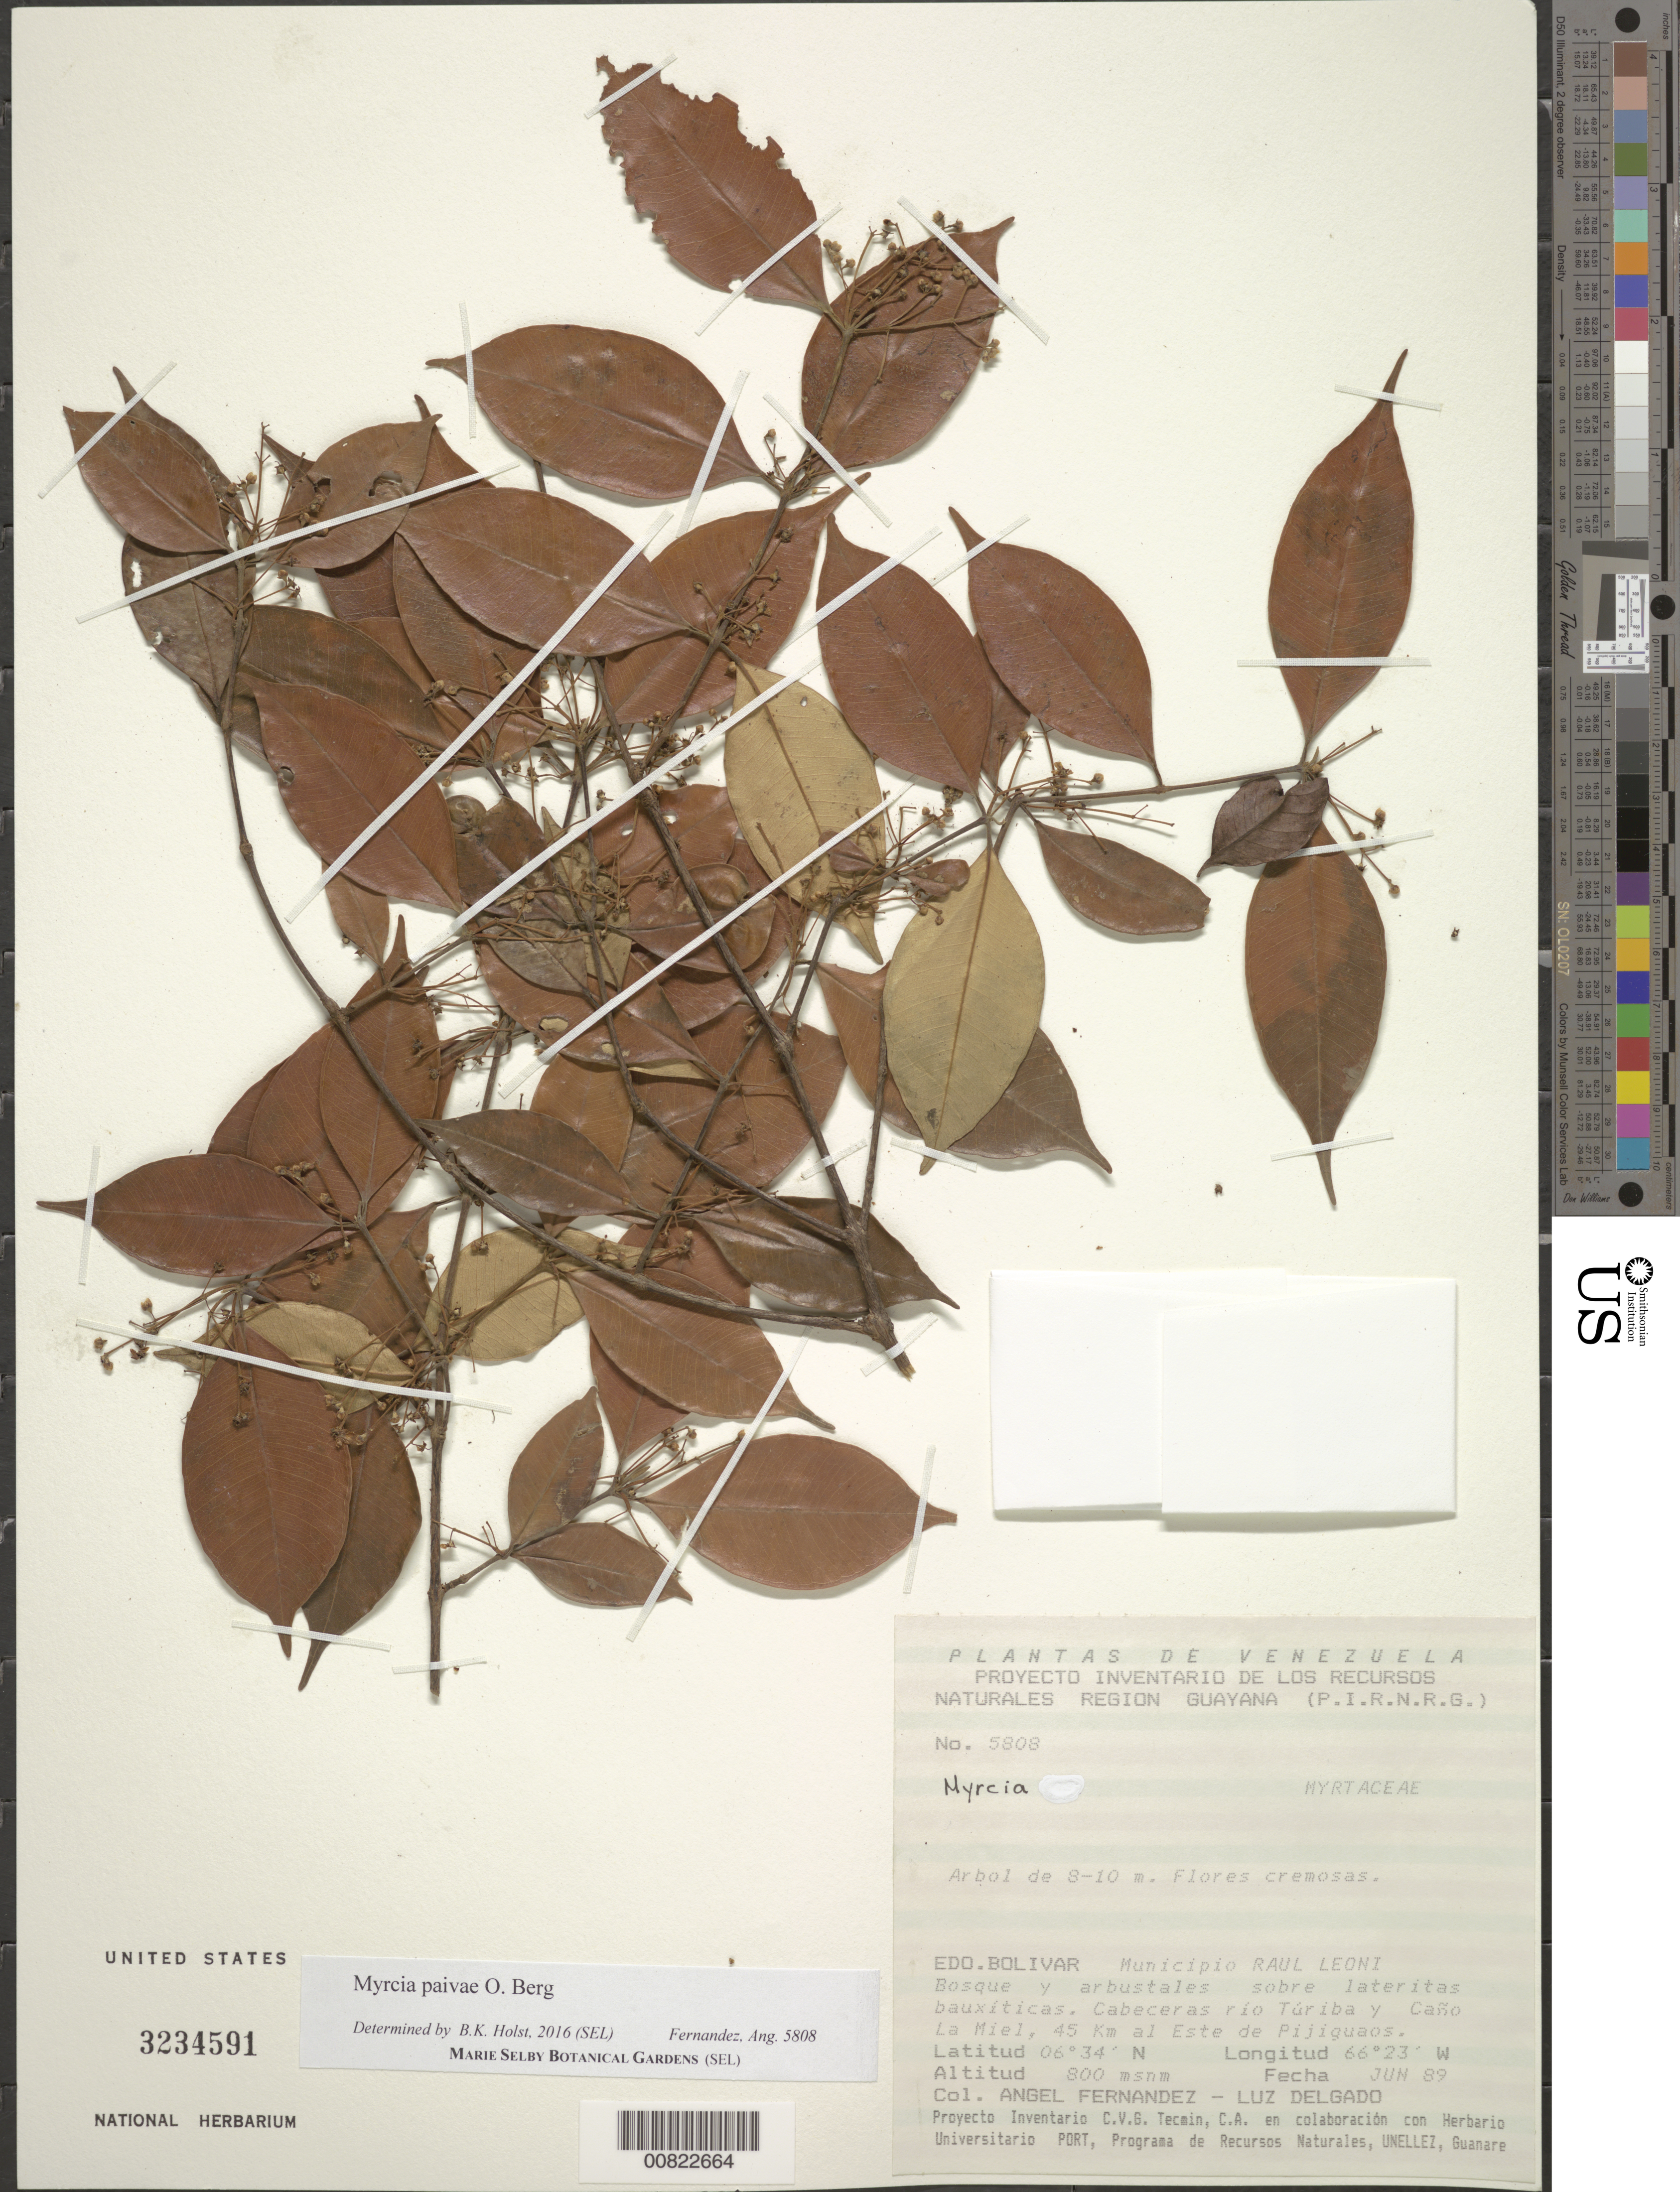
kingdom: Plantae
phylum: Tracheophyta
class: Magnoliopsida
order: Myrtales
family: Myrtaceae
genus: Myrcia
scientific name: Myrcia paivae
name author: O. Berg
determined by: Holst, Bruce K.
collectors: A. Fernández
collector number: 5808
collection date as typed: Jun-89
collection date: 1989-06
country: Venezuela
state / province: Bolívar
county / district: Angostura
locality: Mun. Raúl Leoni [=Angostura], cabeceras Río Túriba y Caño La Miel, 45 km al Este de Pijiguaos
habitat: Bosque y arbustales sobre lateritas bauxiticas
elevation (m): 800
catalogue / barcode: US 3234591